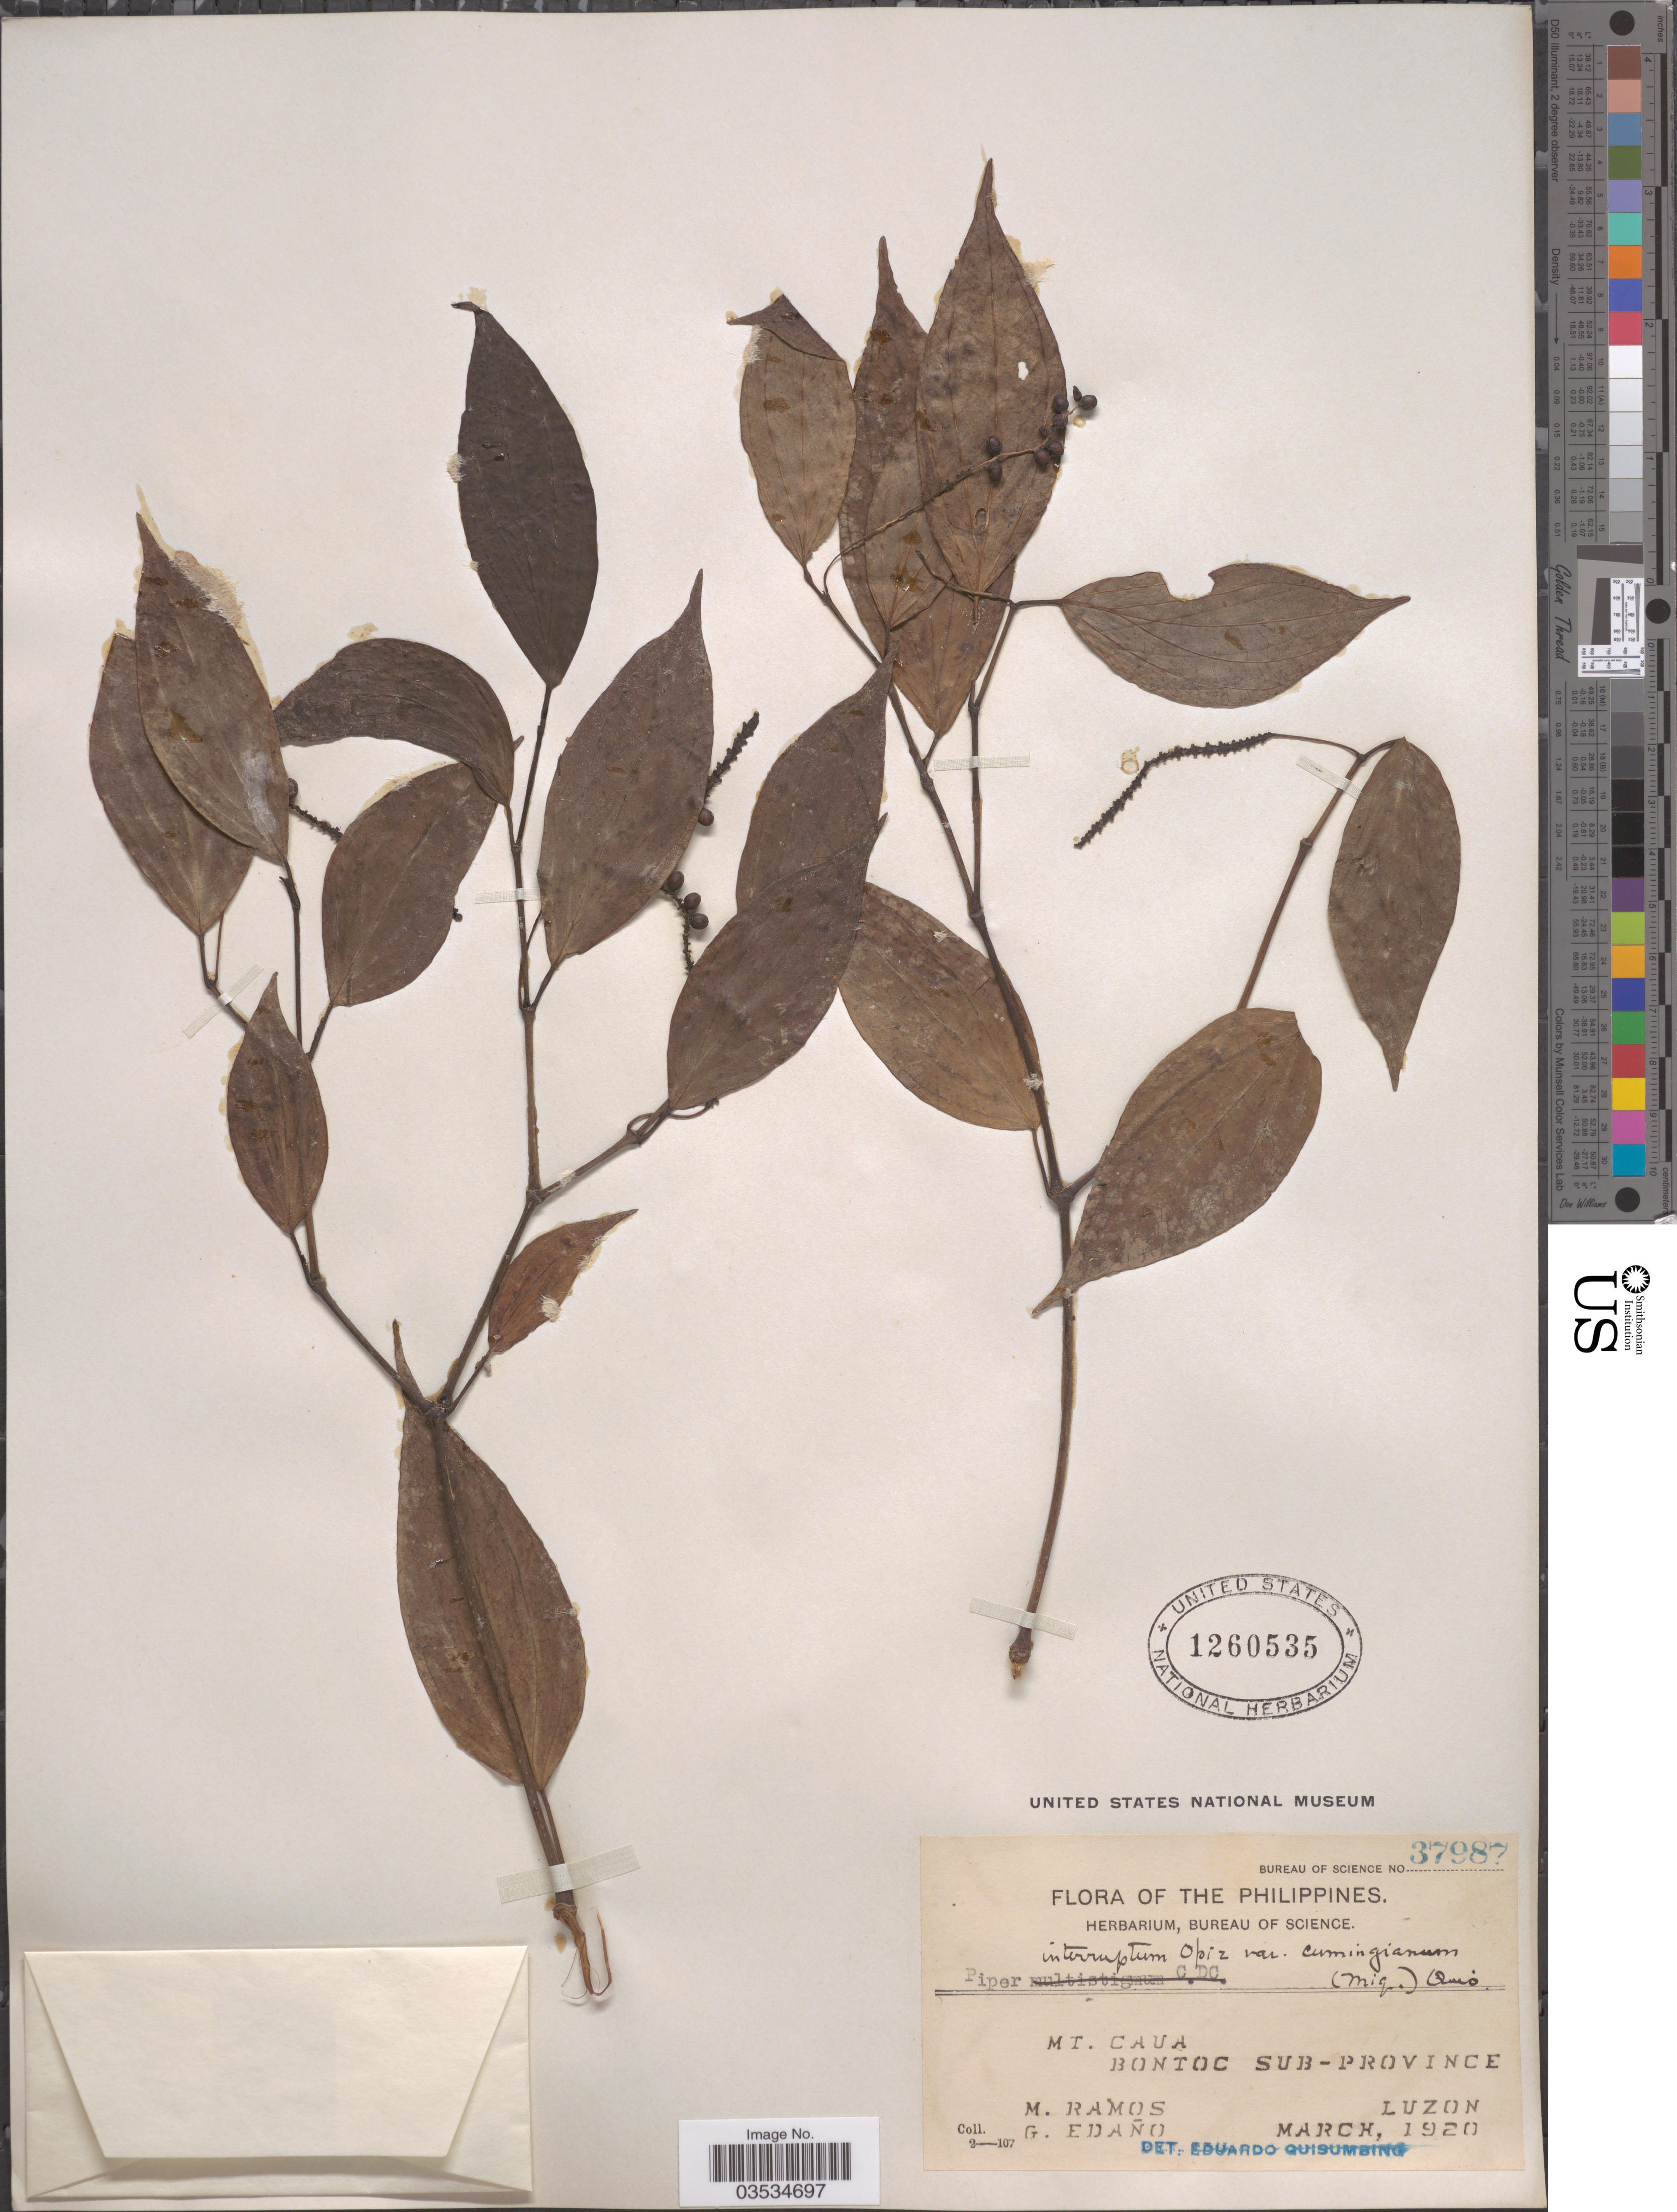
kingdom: Plantae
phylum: Tracheophyta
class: Magnoliopsida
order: Piperales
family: Piperaceae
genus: Piper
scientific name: Piper interruptum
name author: Opiz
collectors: M. Ramos & G. Edaño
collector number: Bureau of Science 37987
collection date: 1920-03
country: Philippines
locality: Mt. Caua. Bontoc sub-province. Luzon.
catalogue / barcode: US 1260535